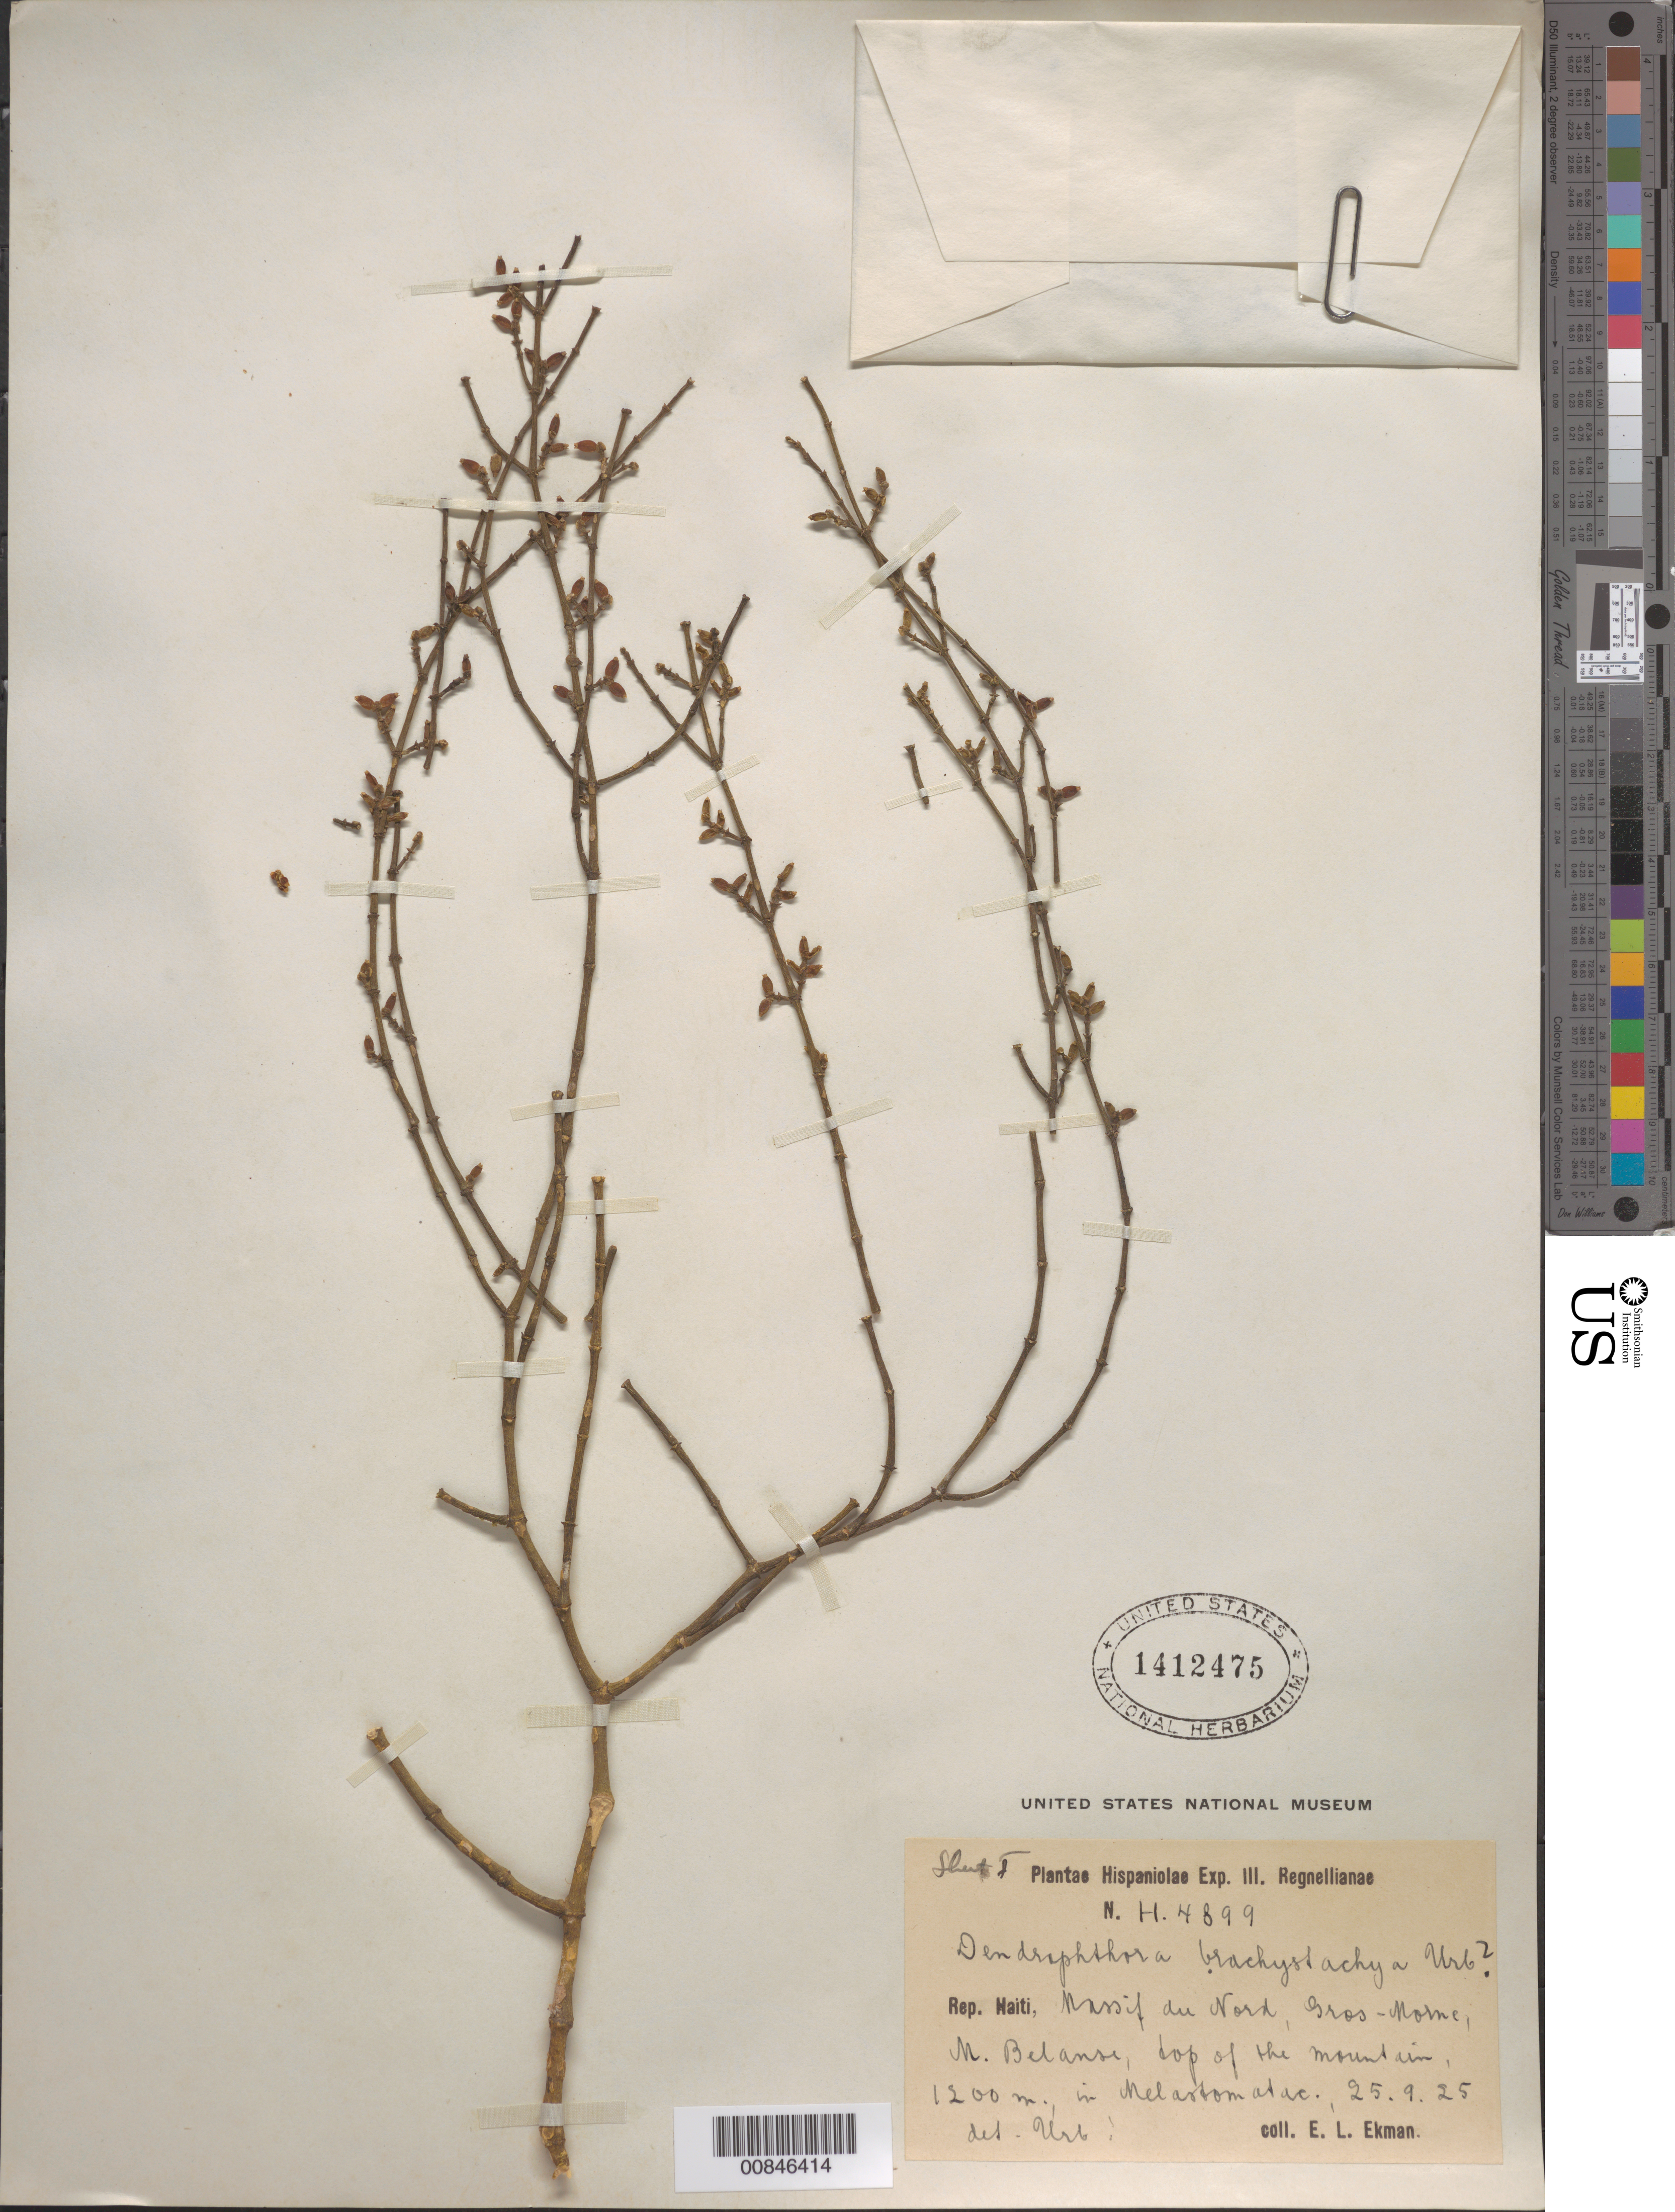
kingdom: Plantae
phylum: Tracheophyta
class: Magnoliopsida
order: Santalales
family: Viscaceae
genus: Dendrophthora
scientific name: Dendrophthora brachystachya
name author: Urb.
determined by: Urban, Ignatz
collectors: E. L. Ekman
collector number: H 4899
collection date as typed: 25 Sep 1925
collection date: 1925-09-25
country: Haiti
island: Hispaniola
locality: Massif du Nord, Gros-Morne, M. Belanse.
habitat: In Melastomaceae. Top of the mountain.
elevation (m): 1200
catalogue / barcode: US 1412475